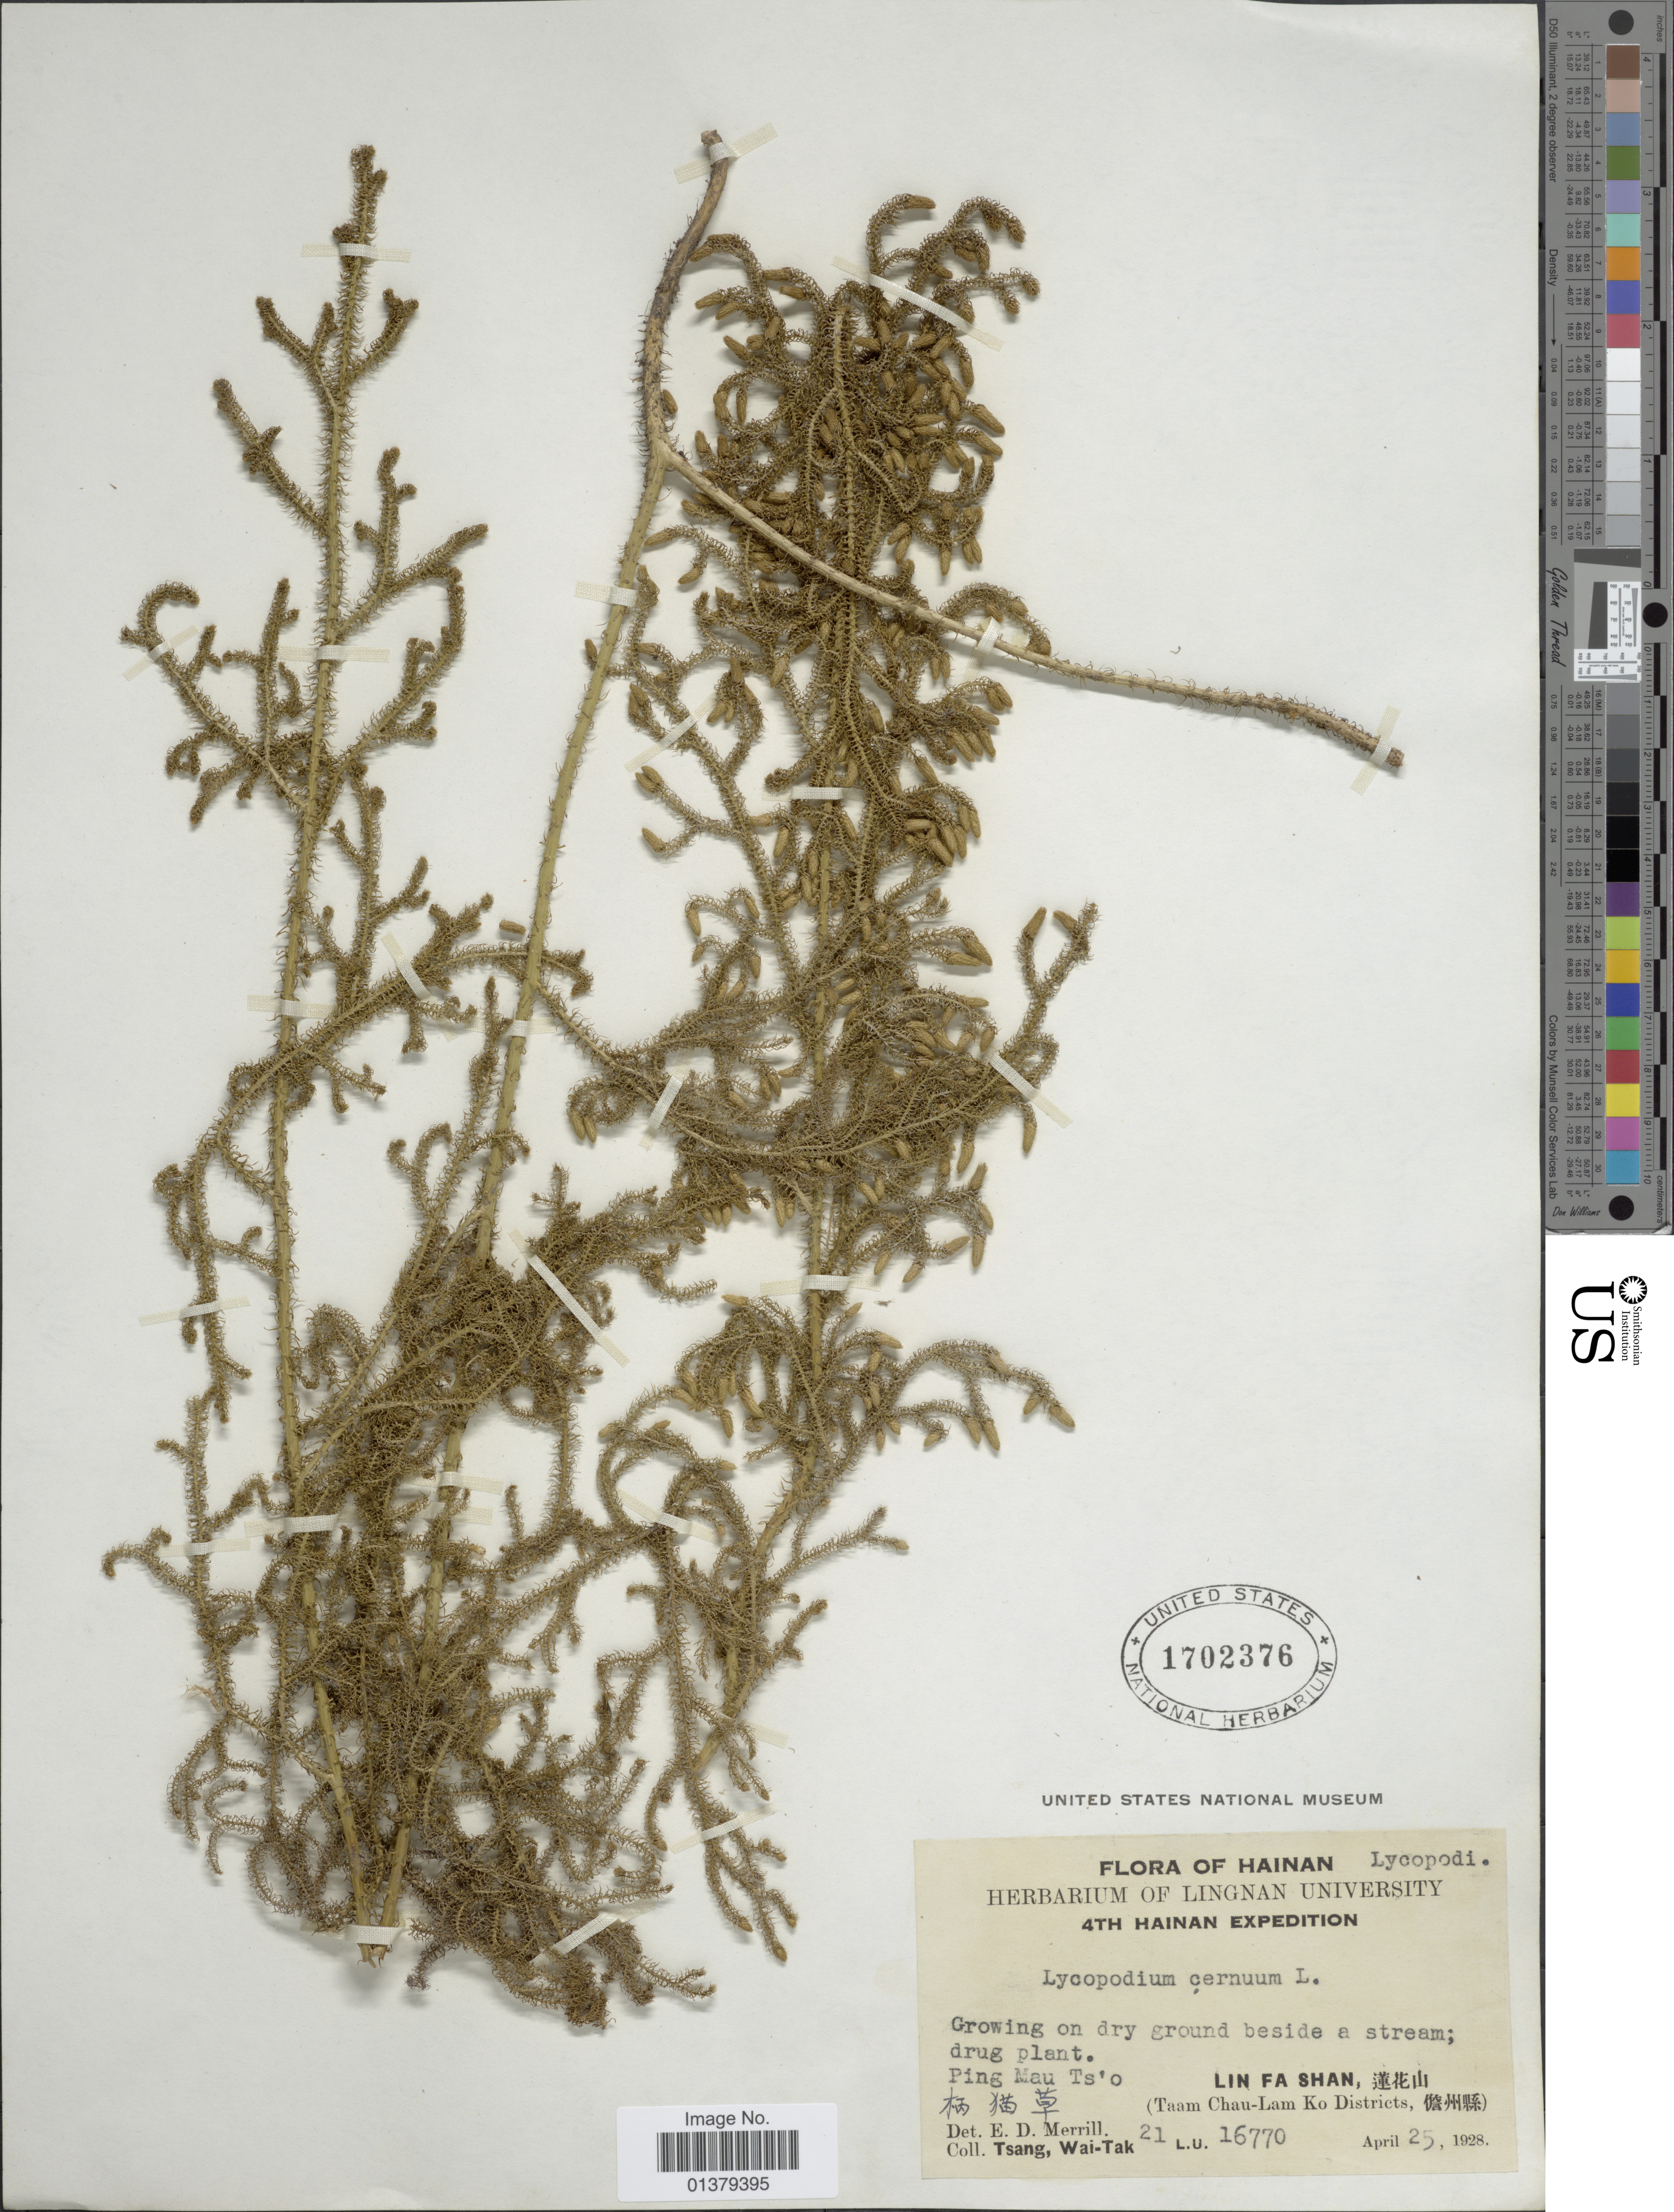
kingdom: Plantae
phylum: Tracheophyta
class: Lycopodiopsida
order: Lycopodiales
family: Lycopodiaceae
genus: Palhinhaea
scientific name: Palhinhaea cernua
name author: (L.) Vasc. & Franco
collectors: W. T. Tsang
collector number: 21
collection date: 1928-04-25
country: China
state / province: Hainan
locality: Danzhou, Lotus Mt.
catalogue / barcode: US 1702376